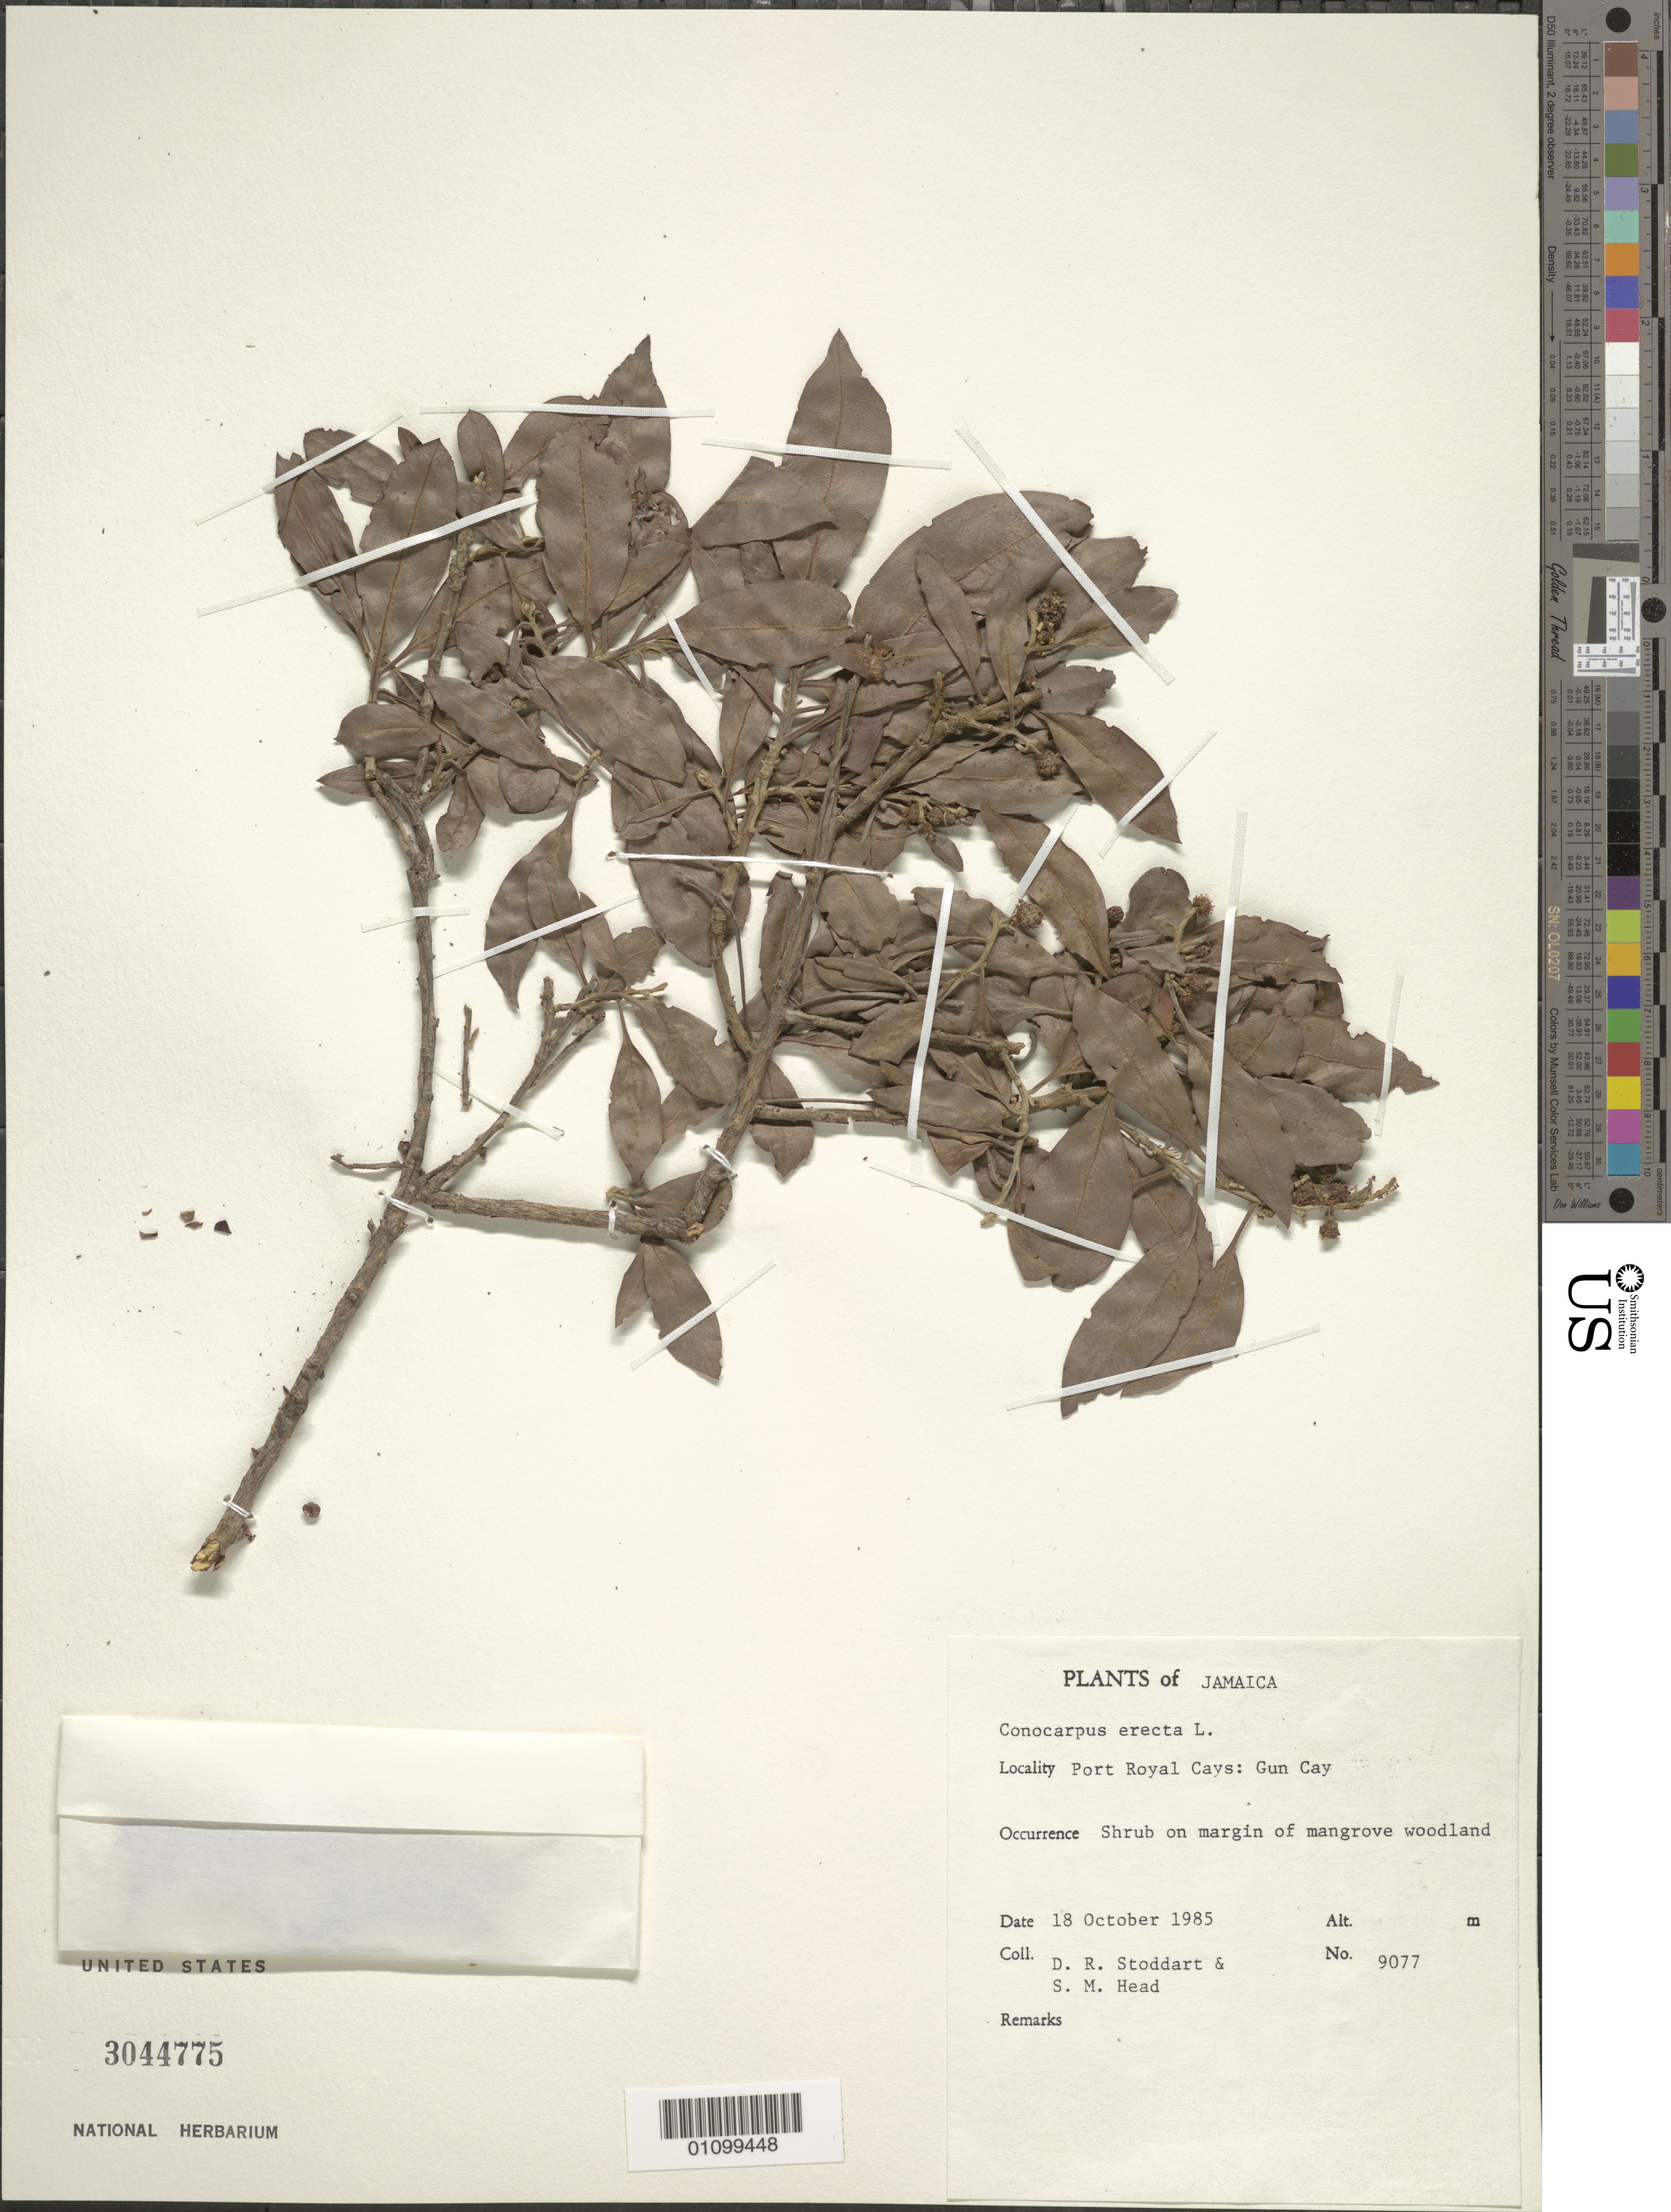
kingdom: Plantae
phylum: Tracheophyta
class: Magnoliopsida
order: Myrtales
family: Combretaceae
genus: Conocarpus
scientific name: Conocarpus erectus var. erectus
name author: L.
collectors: D. R. Stoddart & S. Head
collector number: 9077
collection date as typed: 18 Oct 1985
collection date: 1985-10-18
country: Jamaica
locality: Port Royal Cays: Gun Cay.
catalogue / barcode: US 3044775